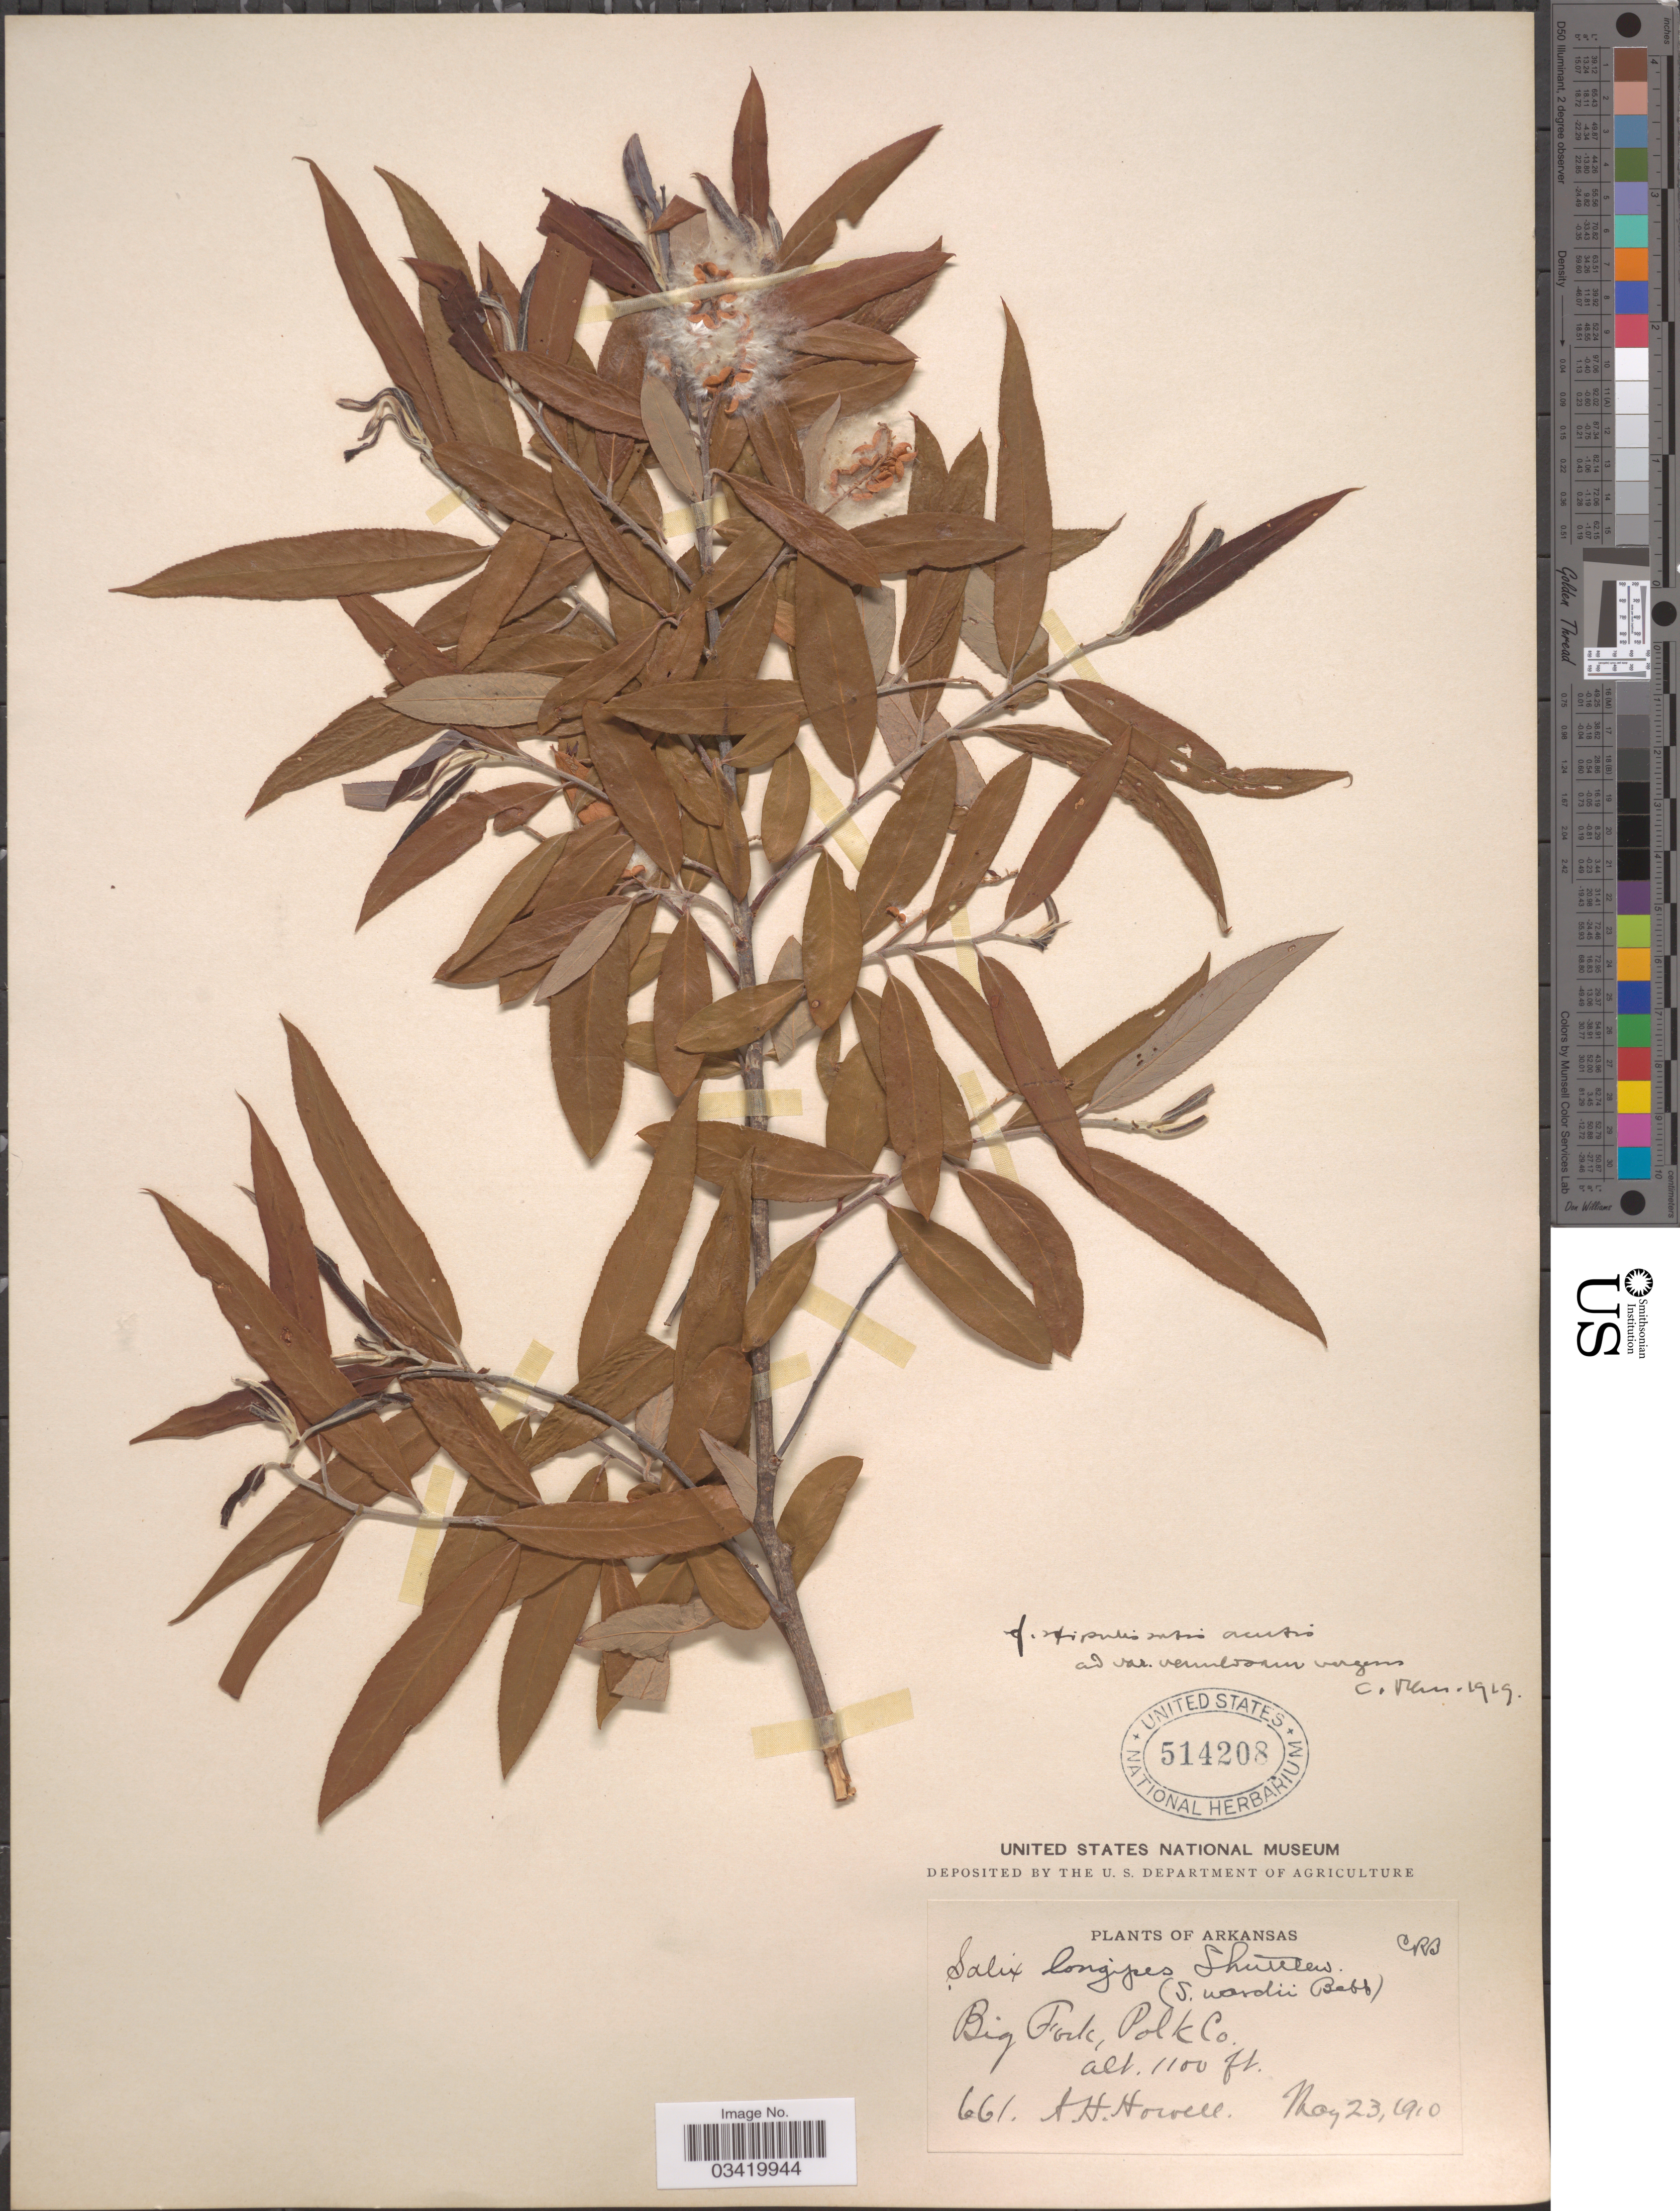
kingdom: Plantae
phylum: Tracheophyta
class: Magnoliopsida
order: Malpighiales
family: Salicaceae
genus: Salix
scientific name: Salix caroliniana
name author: Michx.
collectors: A. Howell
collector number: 661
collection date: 1910-05-23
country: United States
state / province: Arkansas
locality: Big Fork, Polk Co.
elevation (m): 335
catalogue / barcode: US 514208